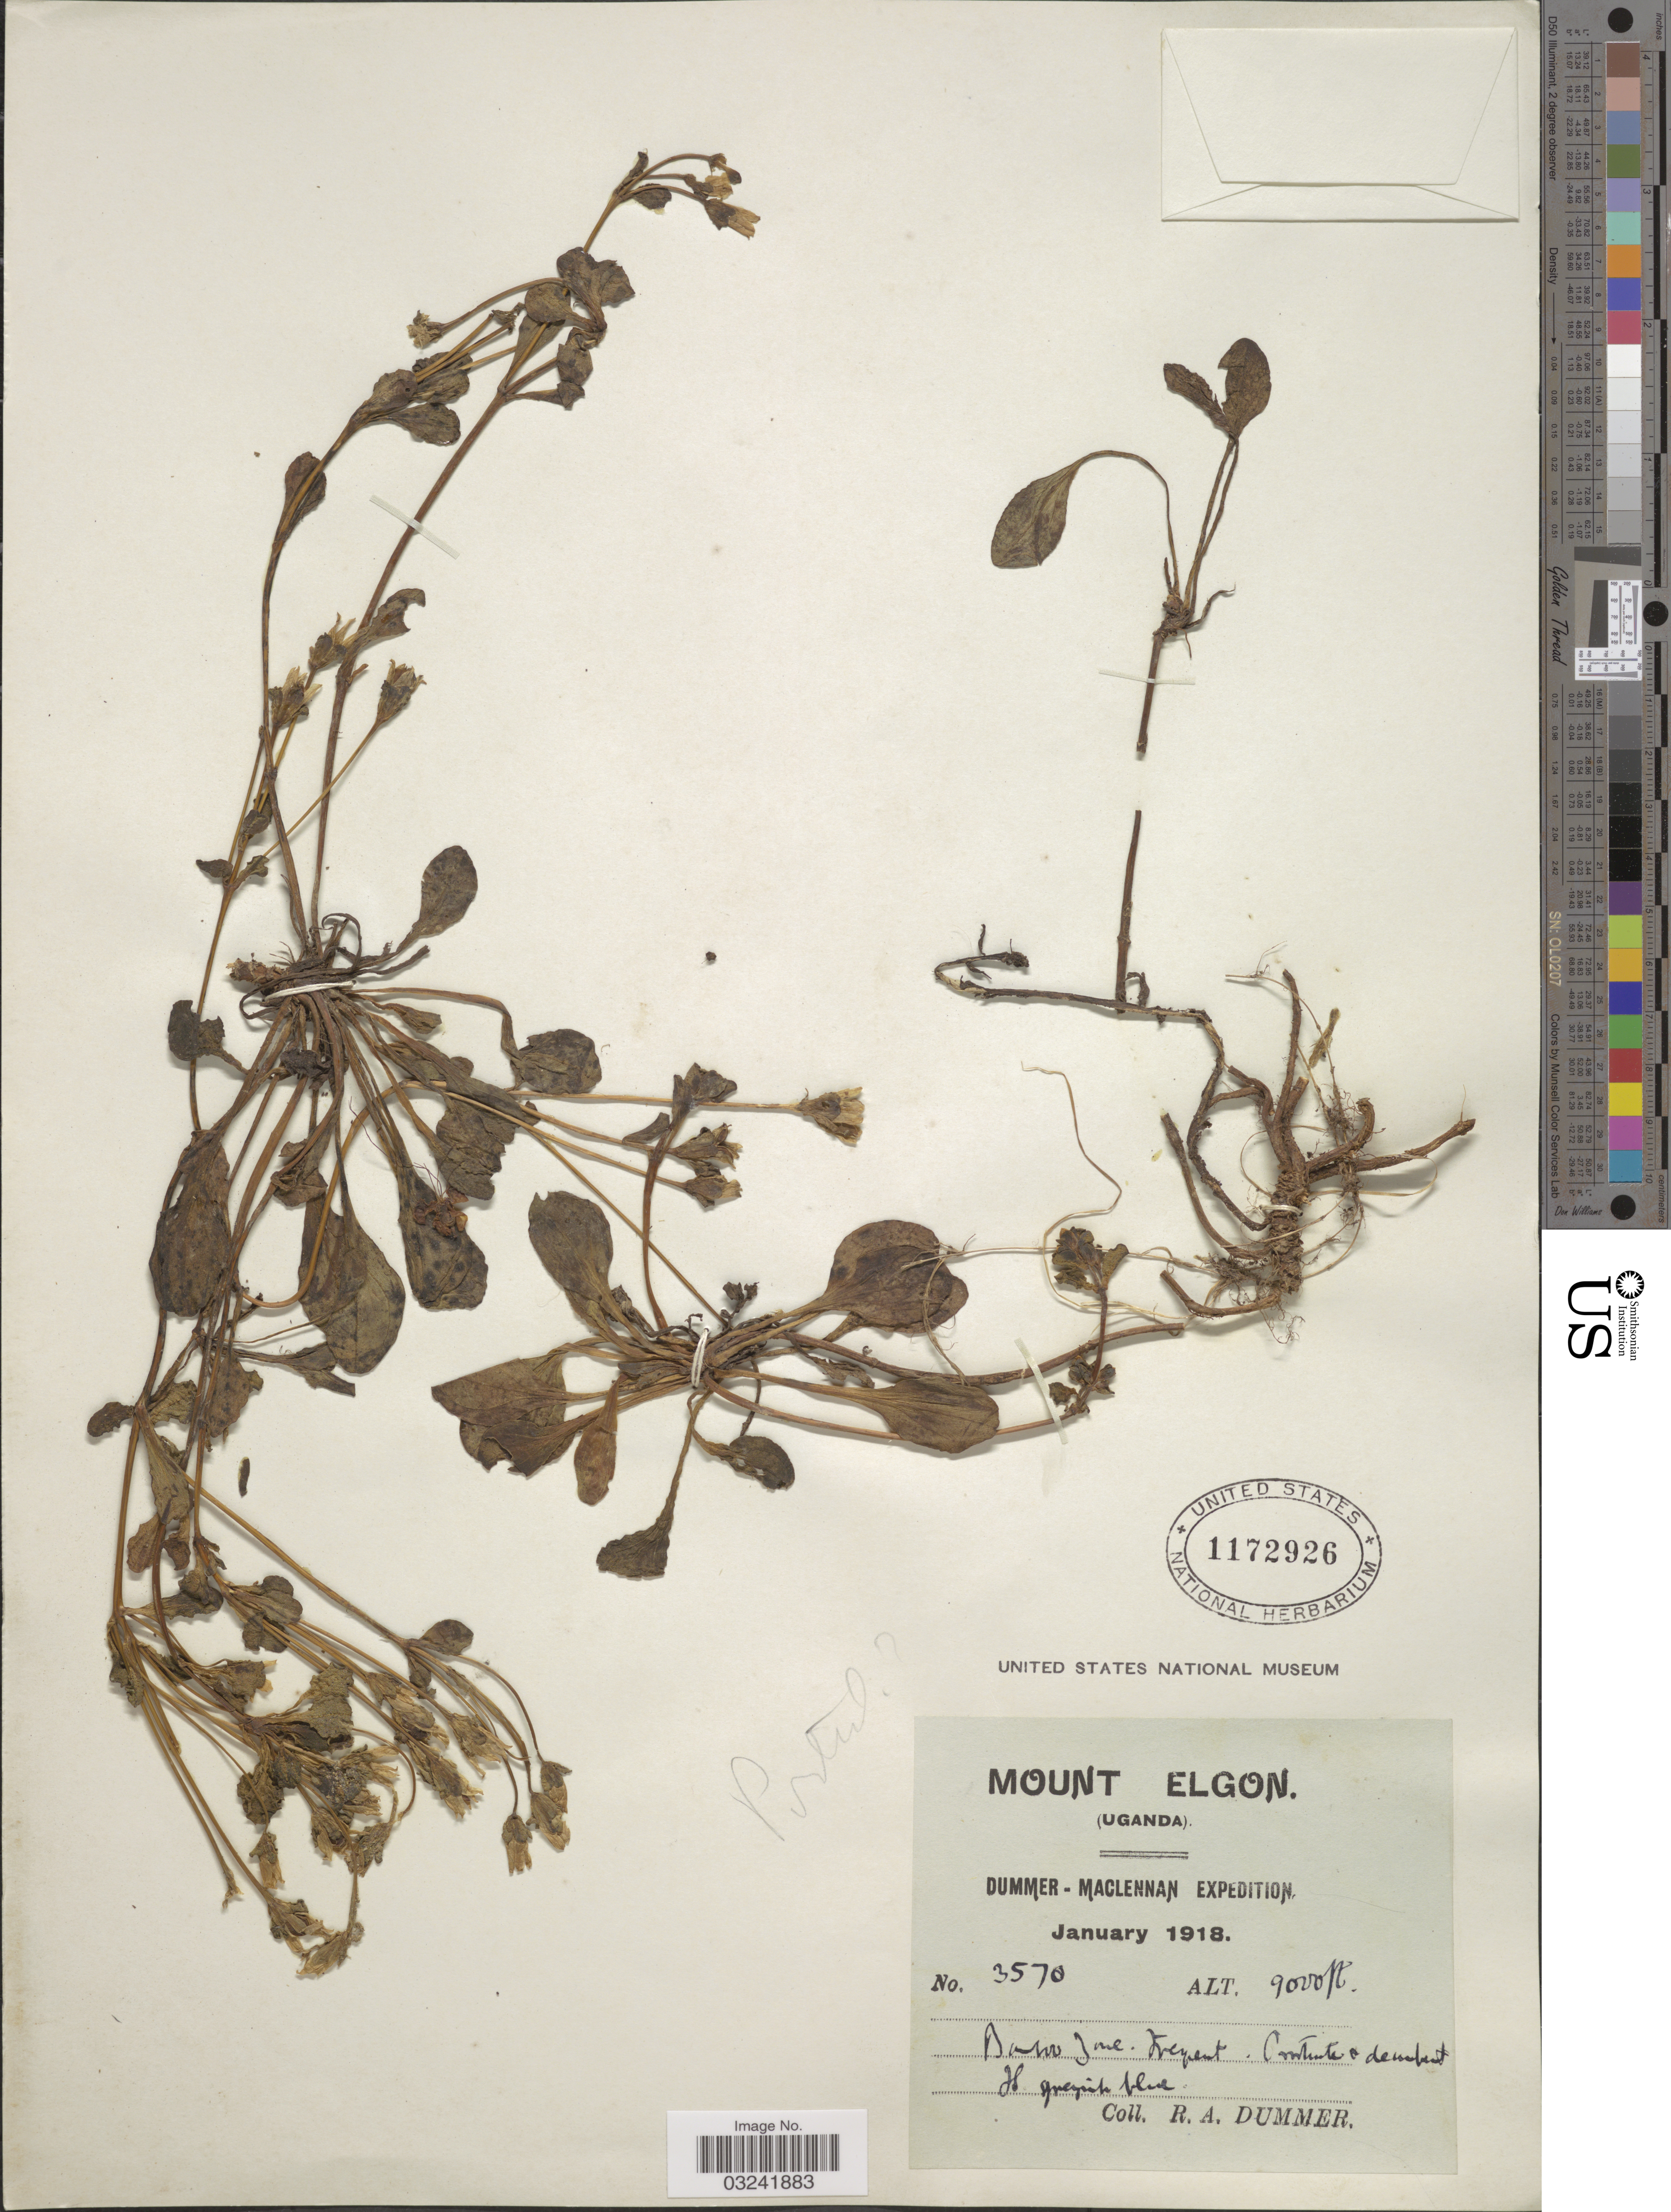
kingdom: Plantae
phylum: Tracheophyta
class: Magnoliopsida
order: Gentianales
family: Gentianaceae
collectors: R. Dümmer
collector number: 3570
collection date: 1918-01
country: Uganda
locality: Mount Elgon, Bamboo zone.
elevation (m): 2743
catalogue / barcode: US 1172926